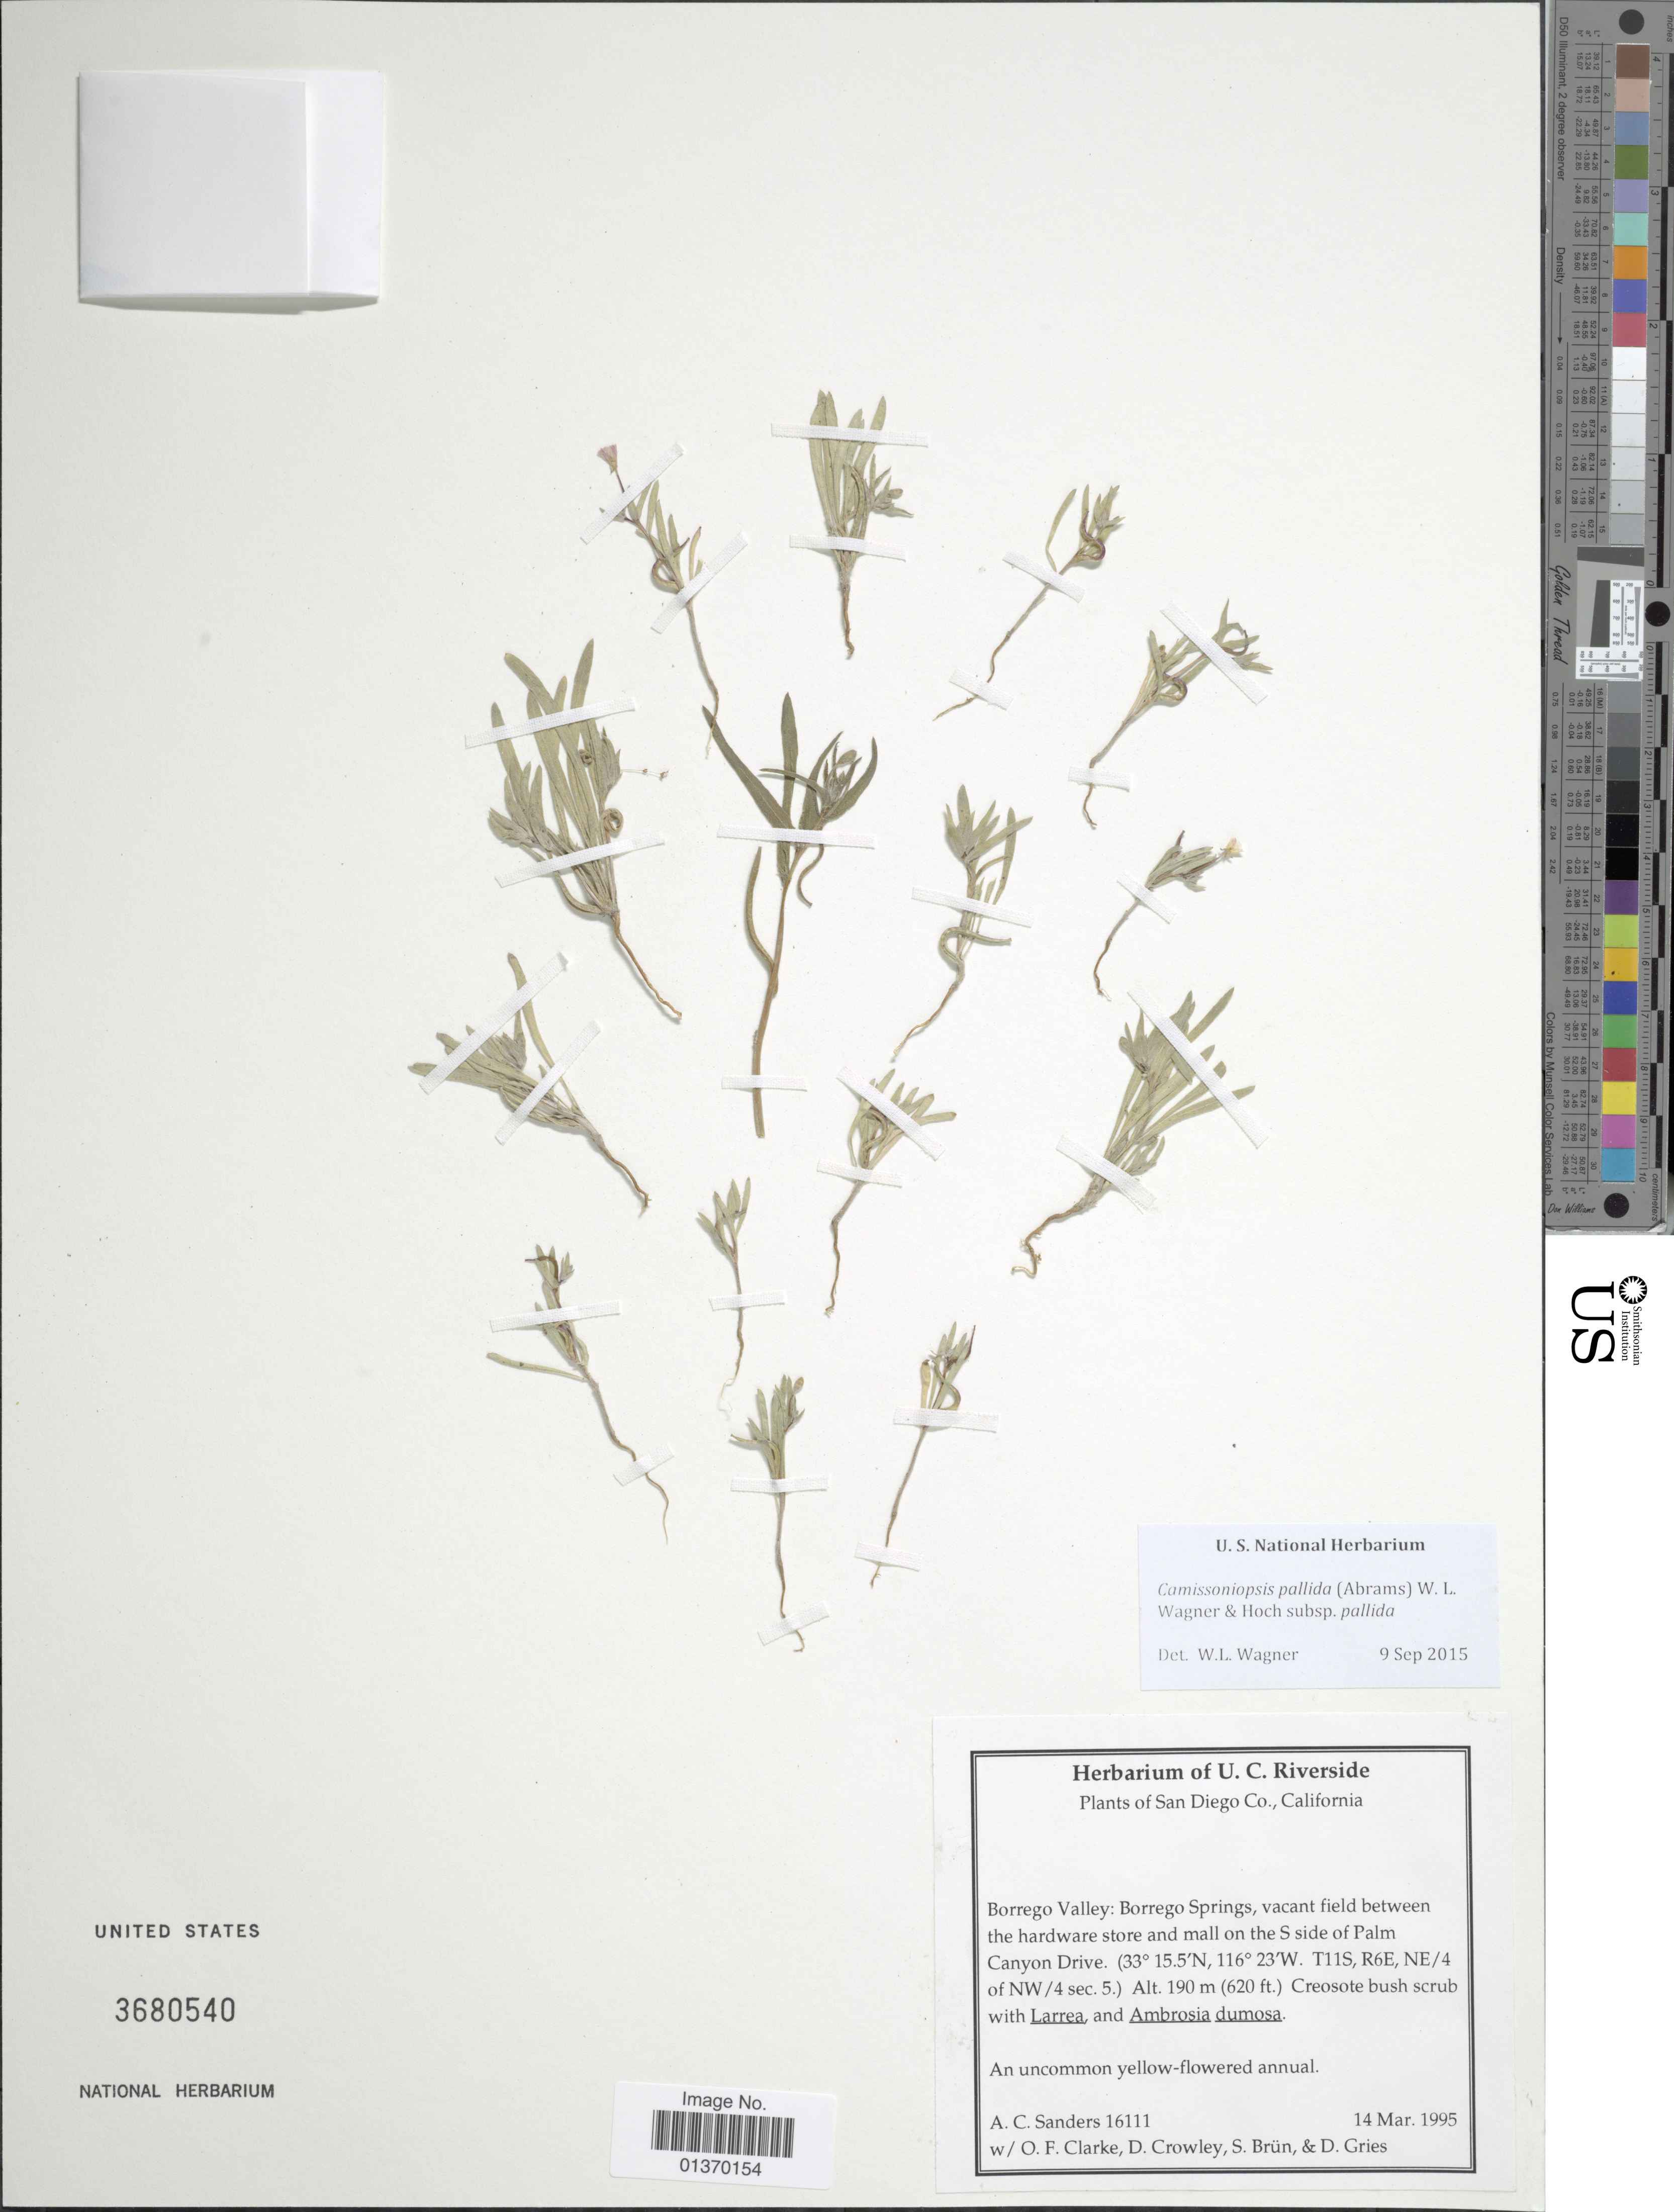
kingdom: Plantae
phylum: Tracheophyta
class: Magnoliopsida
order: Myrtales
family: Onagraceae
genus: Camissoniopsis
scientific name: Camissoniopsis pallida subsp. pallida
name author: (Abrams) W.L. Wagner & Hoch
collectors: A. Sanders, O. F. Clarke, D. Crowley, S. Brün & D. Gries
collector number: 16111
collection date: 1995-03-14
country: United States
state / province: California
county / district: San Diego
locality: San Diego Co., Borrego Valley: Borrego Springs, vacant field between the hardware store and small on the S side of Palm Canyon Drive, T11S, R6E, NE/4 of NW/4 sec. 5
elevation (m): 190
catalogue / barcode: US 3680540